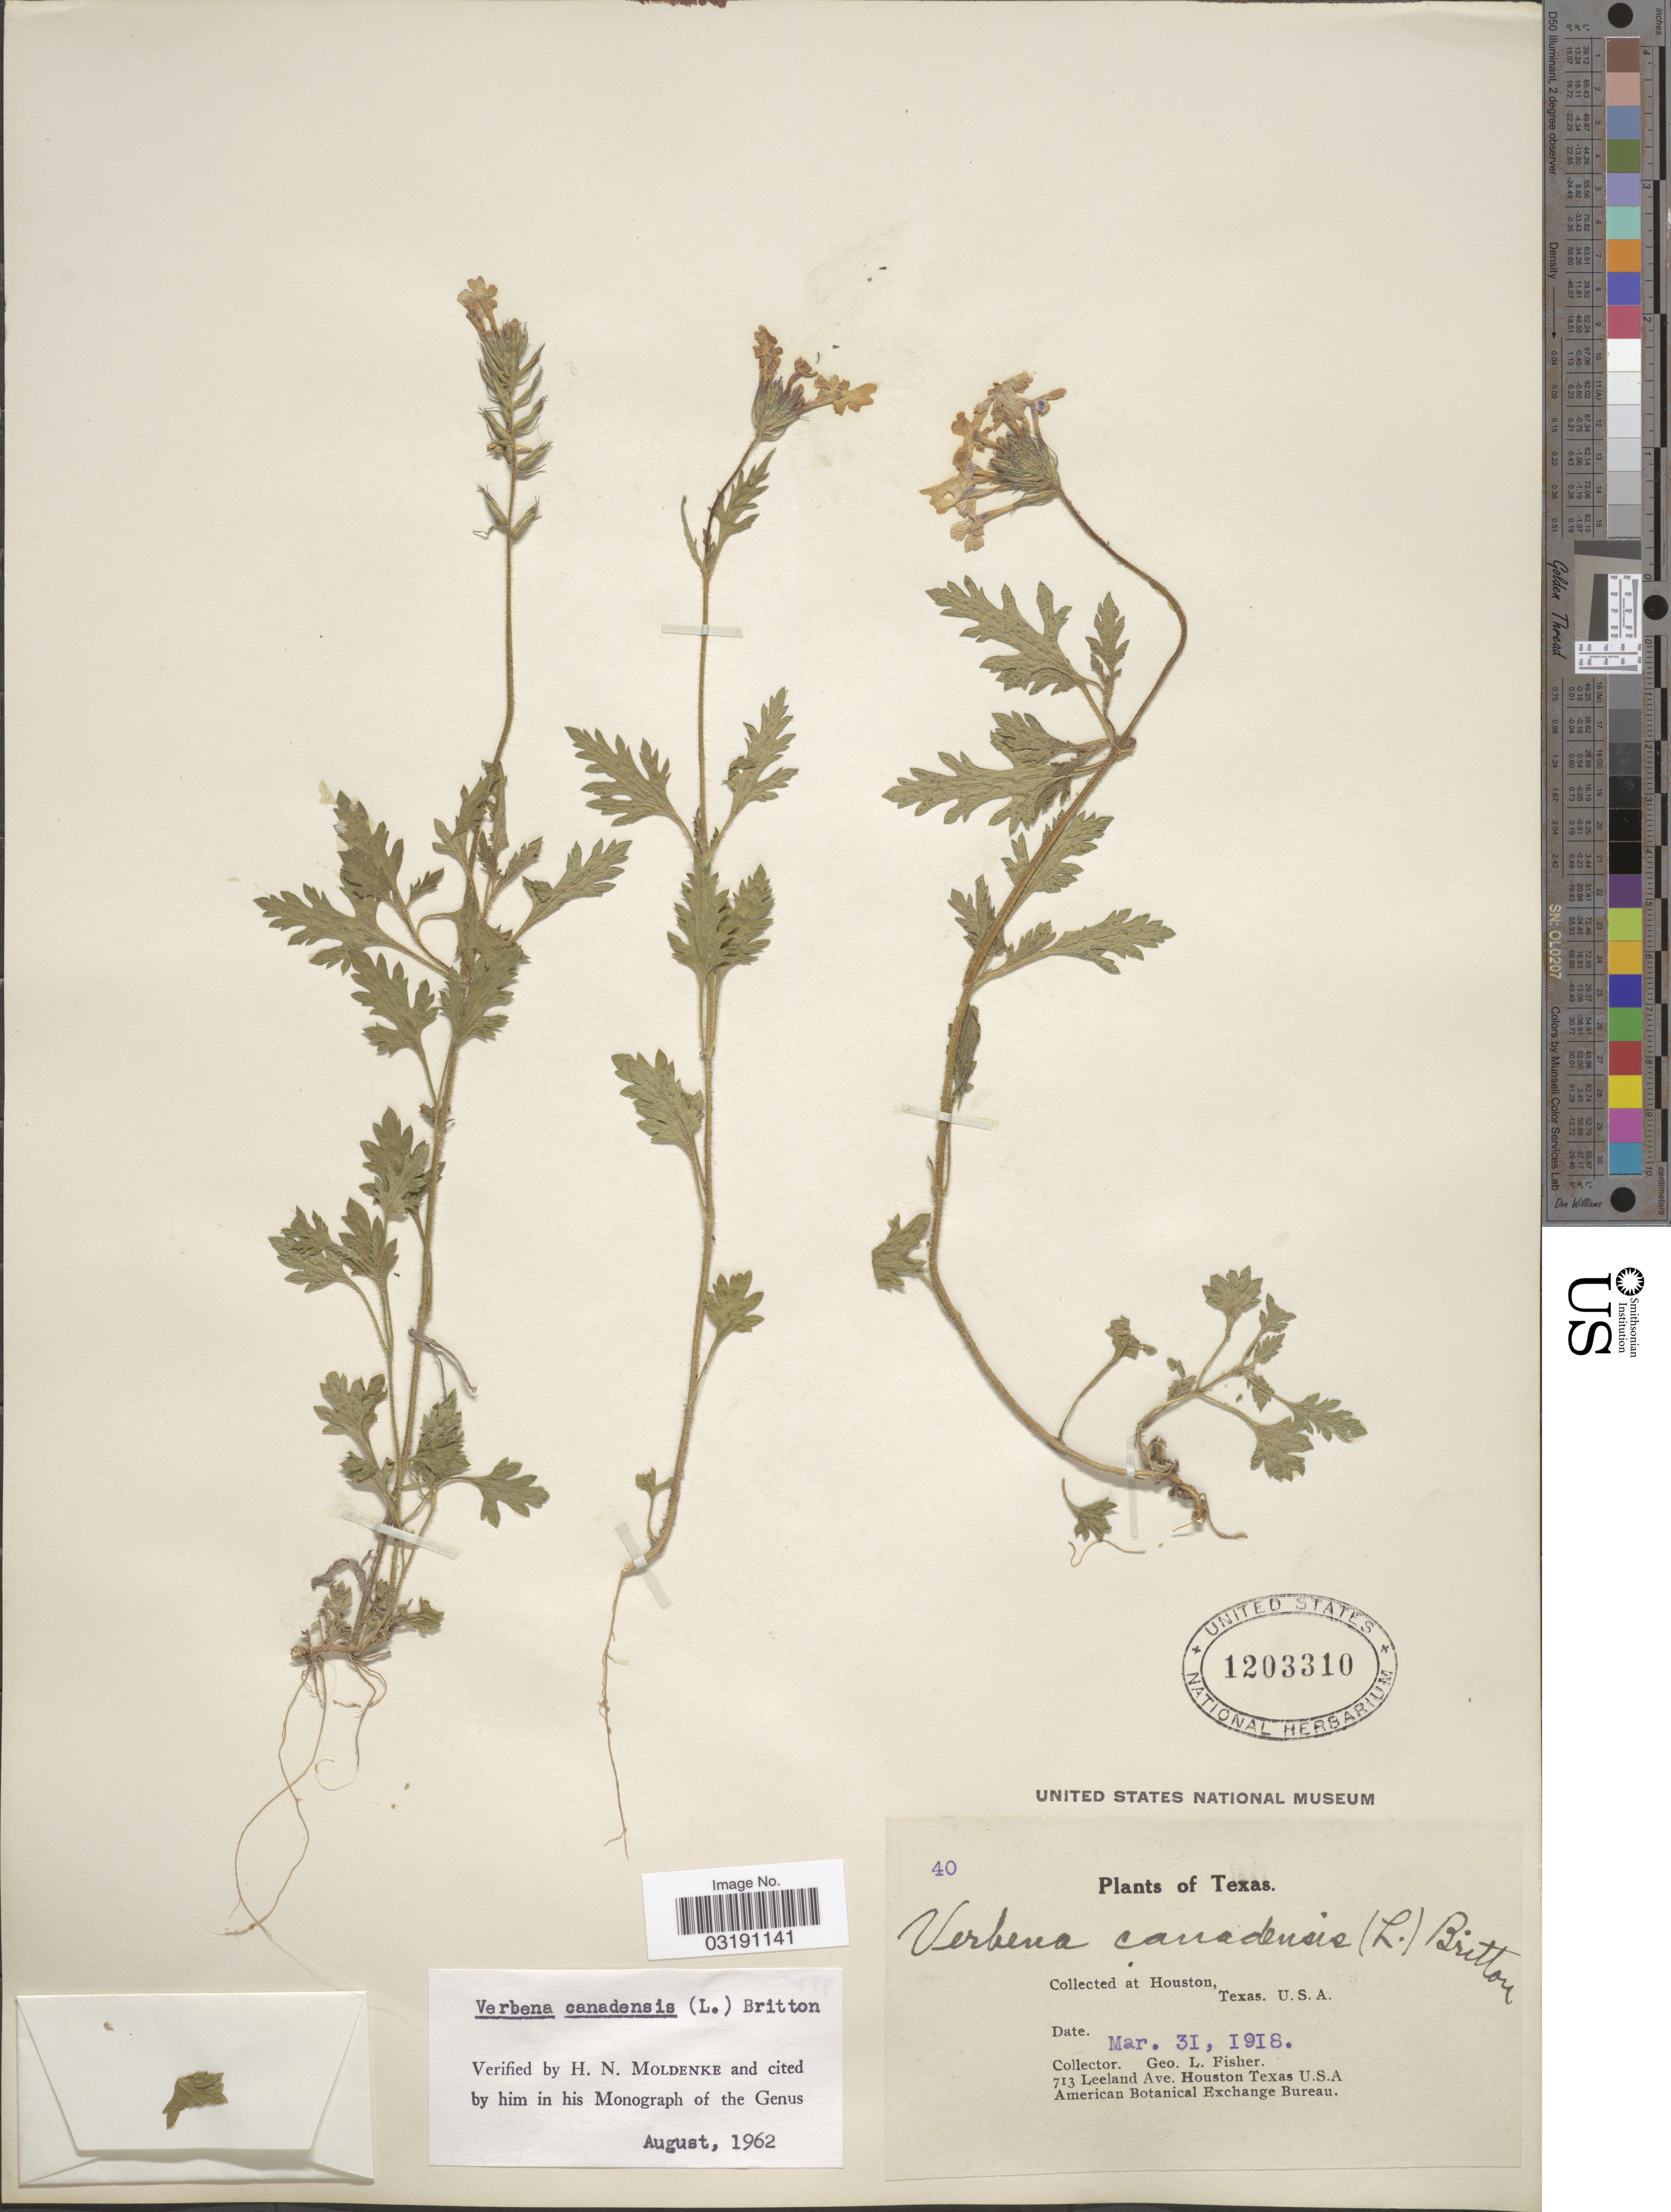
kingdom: Plantae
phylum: Tracheophyta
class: Magnoliopsida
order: Lamiales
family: Verbenaceae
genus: Verbena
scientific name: Verbena canadensis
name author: (L.) Britton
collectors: G. L. Fisher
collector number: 40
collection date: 1918-03-31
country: United States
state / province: Texas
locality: Houston.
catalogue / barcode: US 1203310